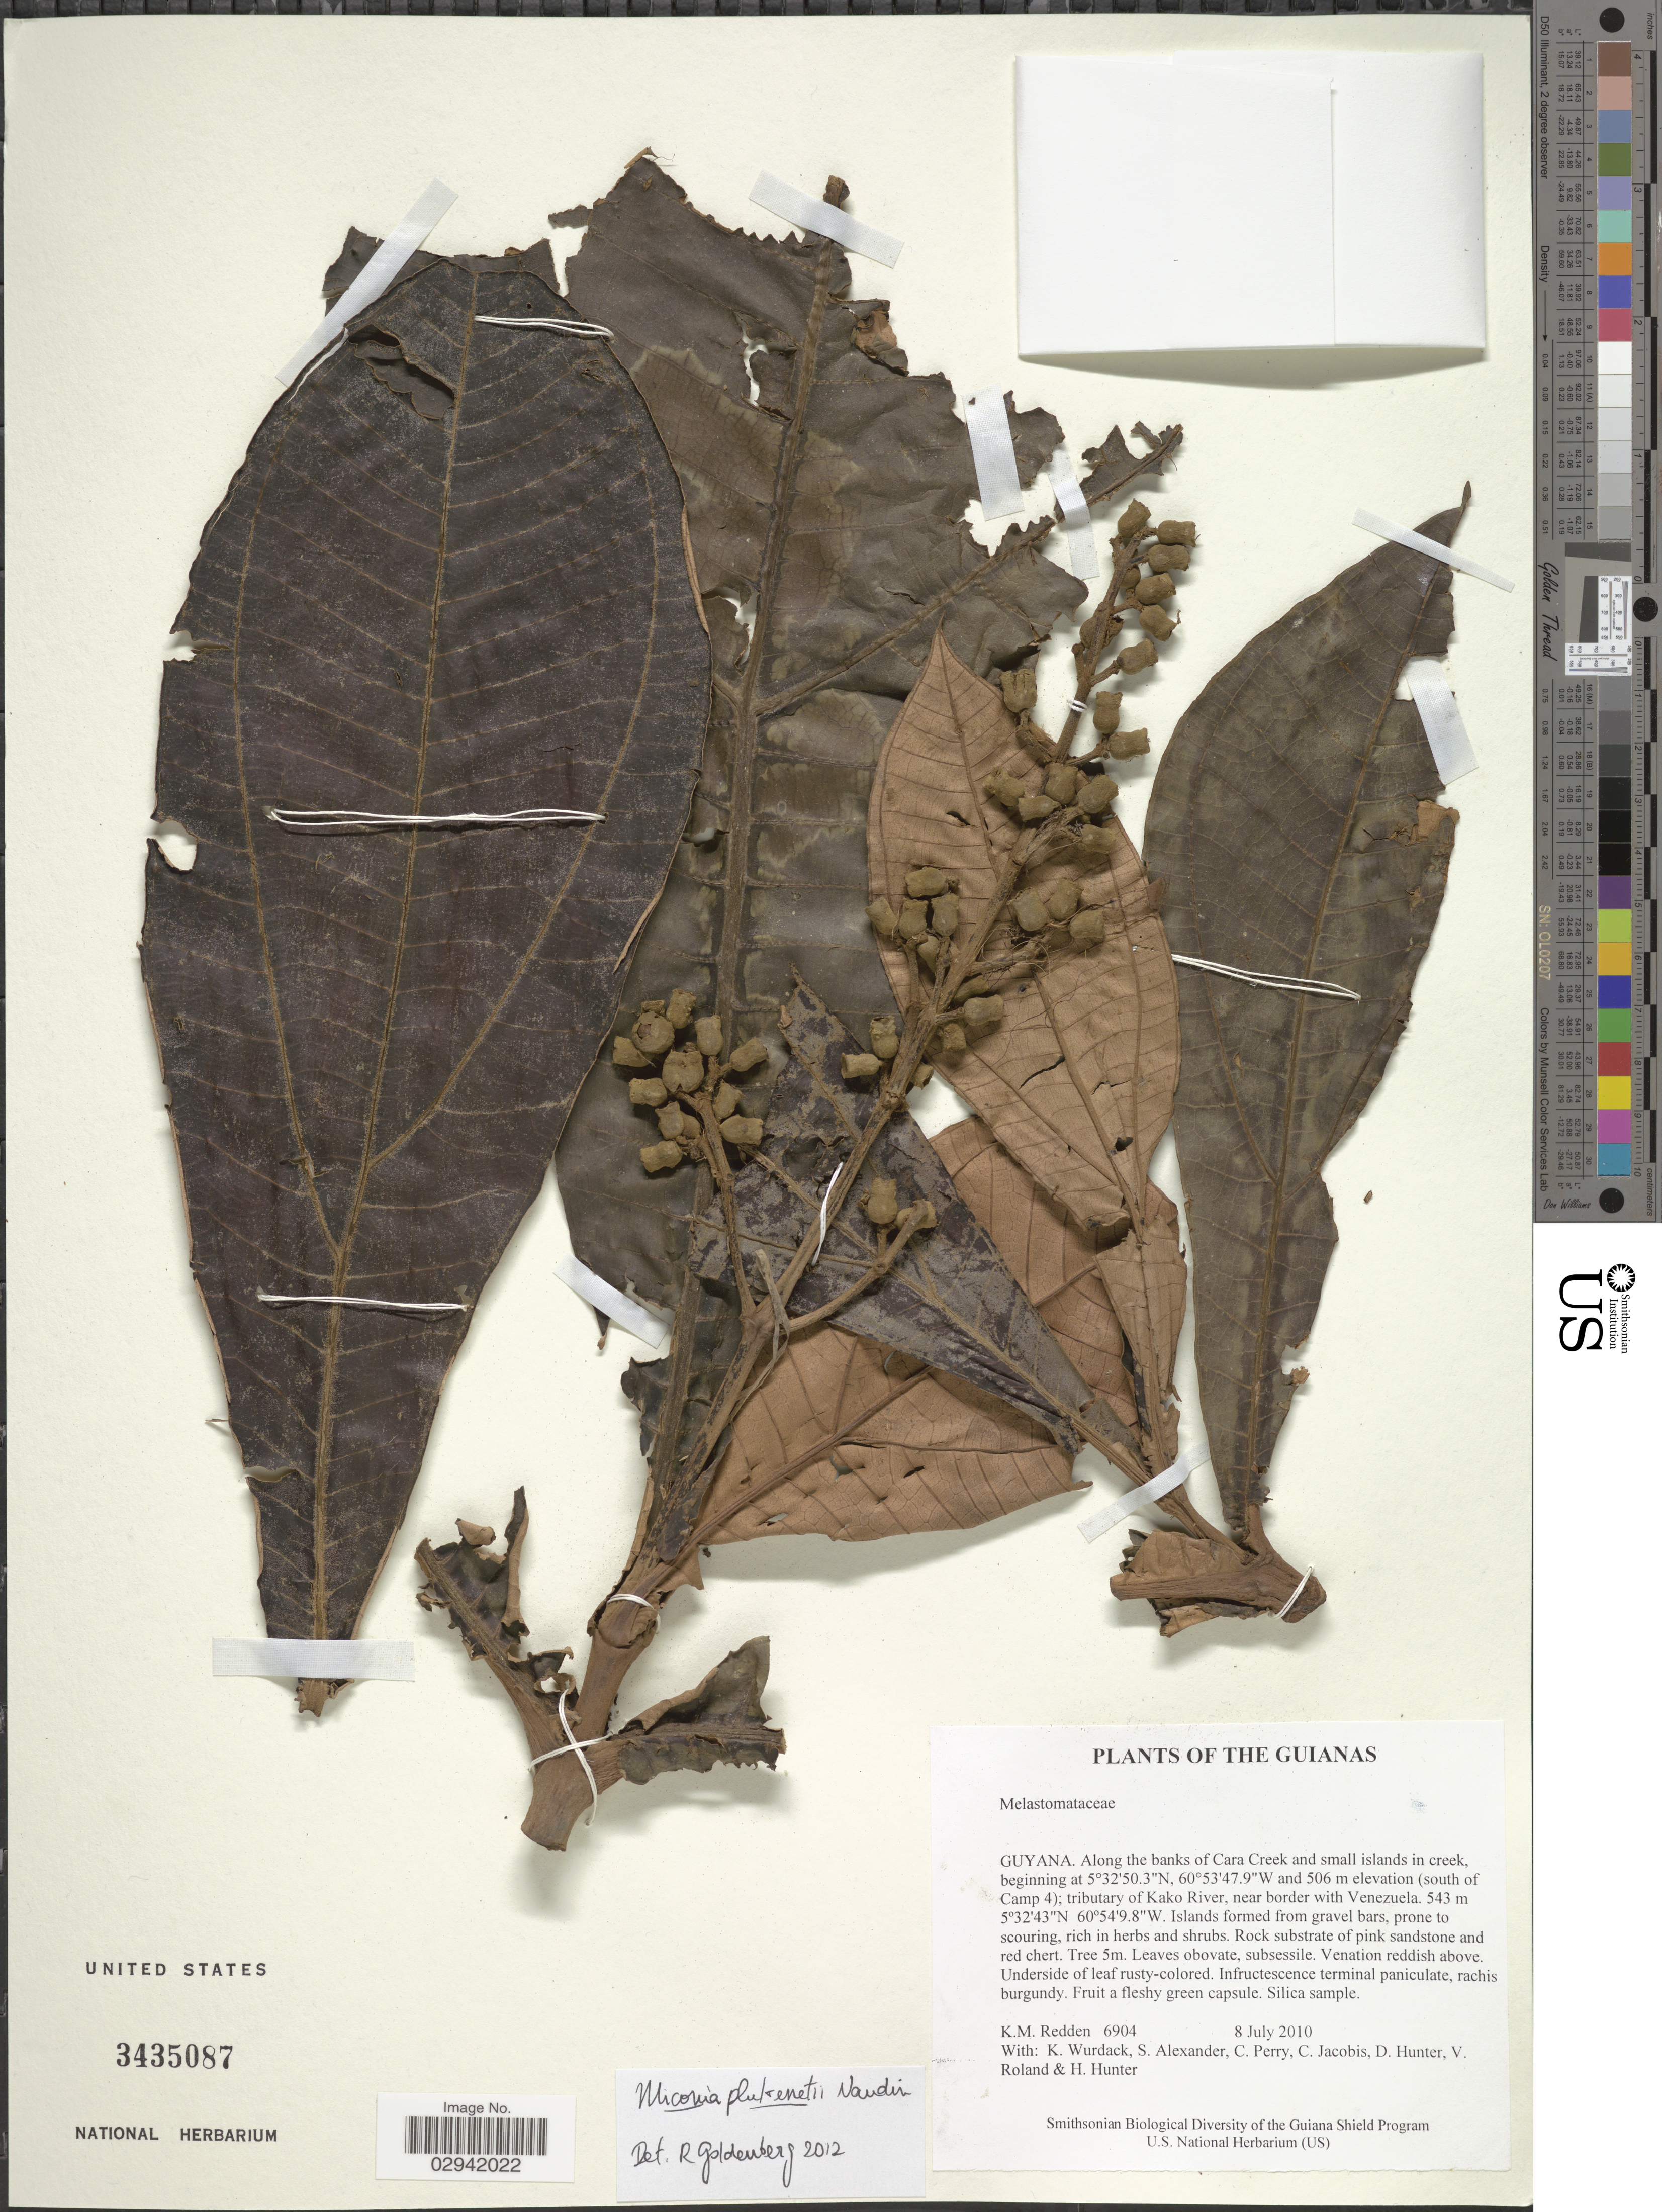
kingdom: Plantae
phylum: Tracheophyta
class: Magnoliopsida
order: Myrtales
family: Melastomataceae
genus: Miconia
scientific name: Miconia plukenetii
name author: Naudin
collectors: K. M. Redden, K. Wurdack, S. Alexander, C. Perry & et al.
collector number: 6904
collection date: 2010-07-08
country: Guyana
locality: Along the banks of Cara Creek and small islands in creek, (south of Camp 4); tributary of Kako River, near border with Venezuela.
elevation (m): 506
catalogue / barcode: US 3435087